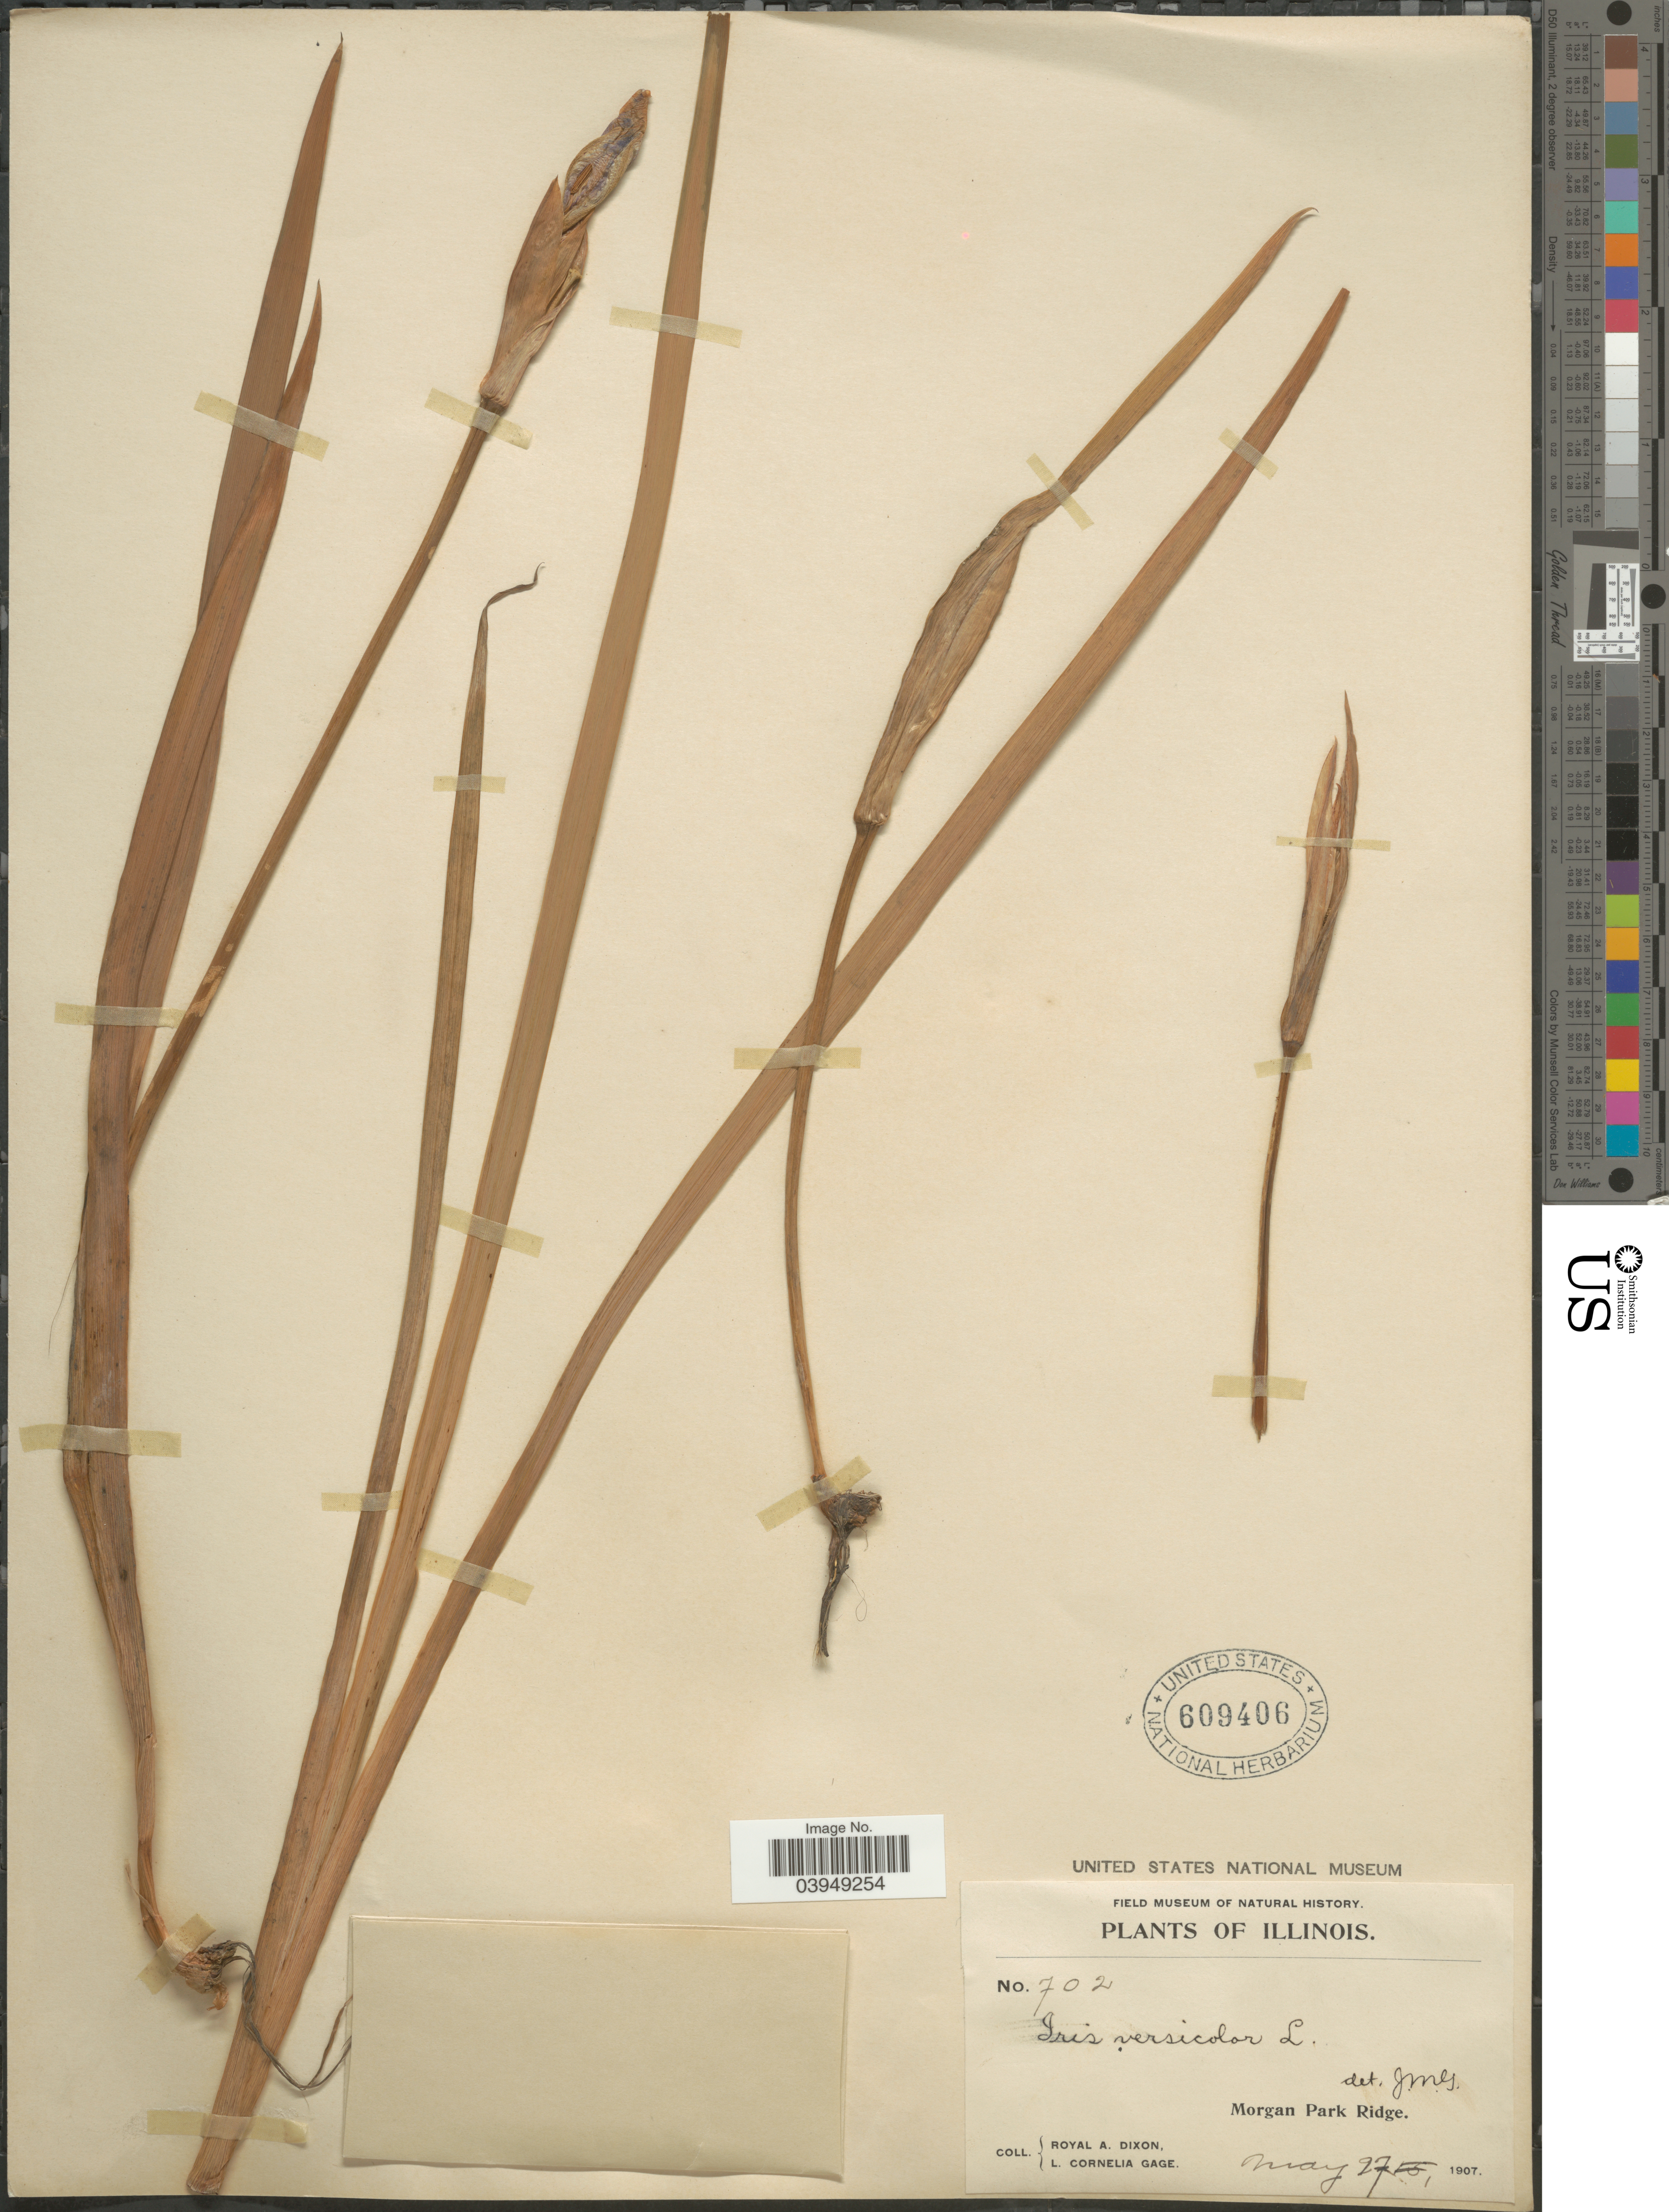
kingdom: Plantae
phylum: Tracheophyta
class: Liliopsida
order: Asparagales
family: Iridaceae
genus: Iris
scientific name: Iris versicolor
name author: L.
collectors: R. A. Dixon & L. Gage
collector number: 702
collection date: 1907-05-27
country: United States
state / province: Illinois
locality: Morgan Park Ridge.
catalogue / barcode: US 609406